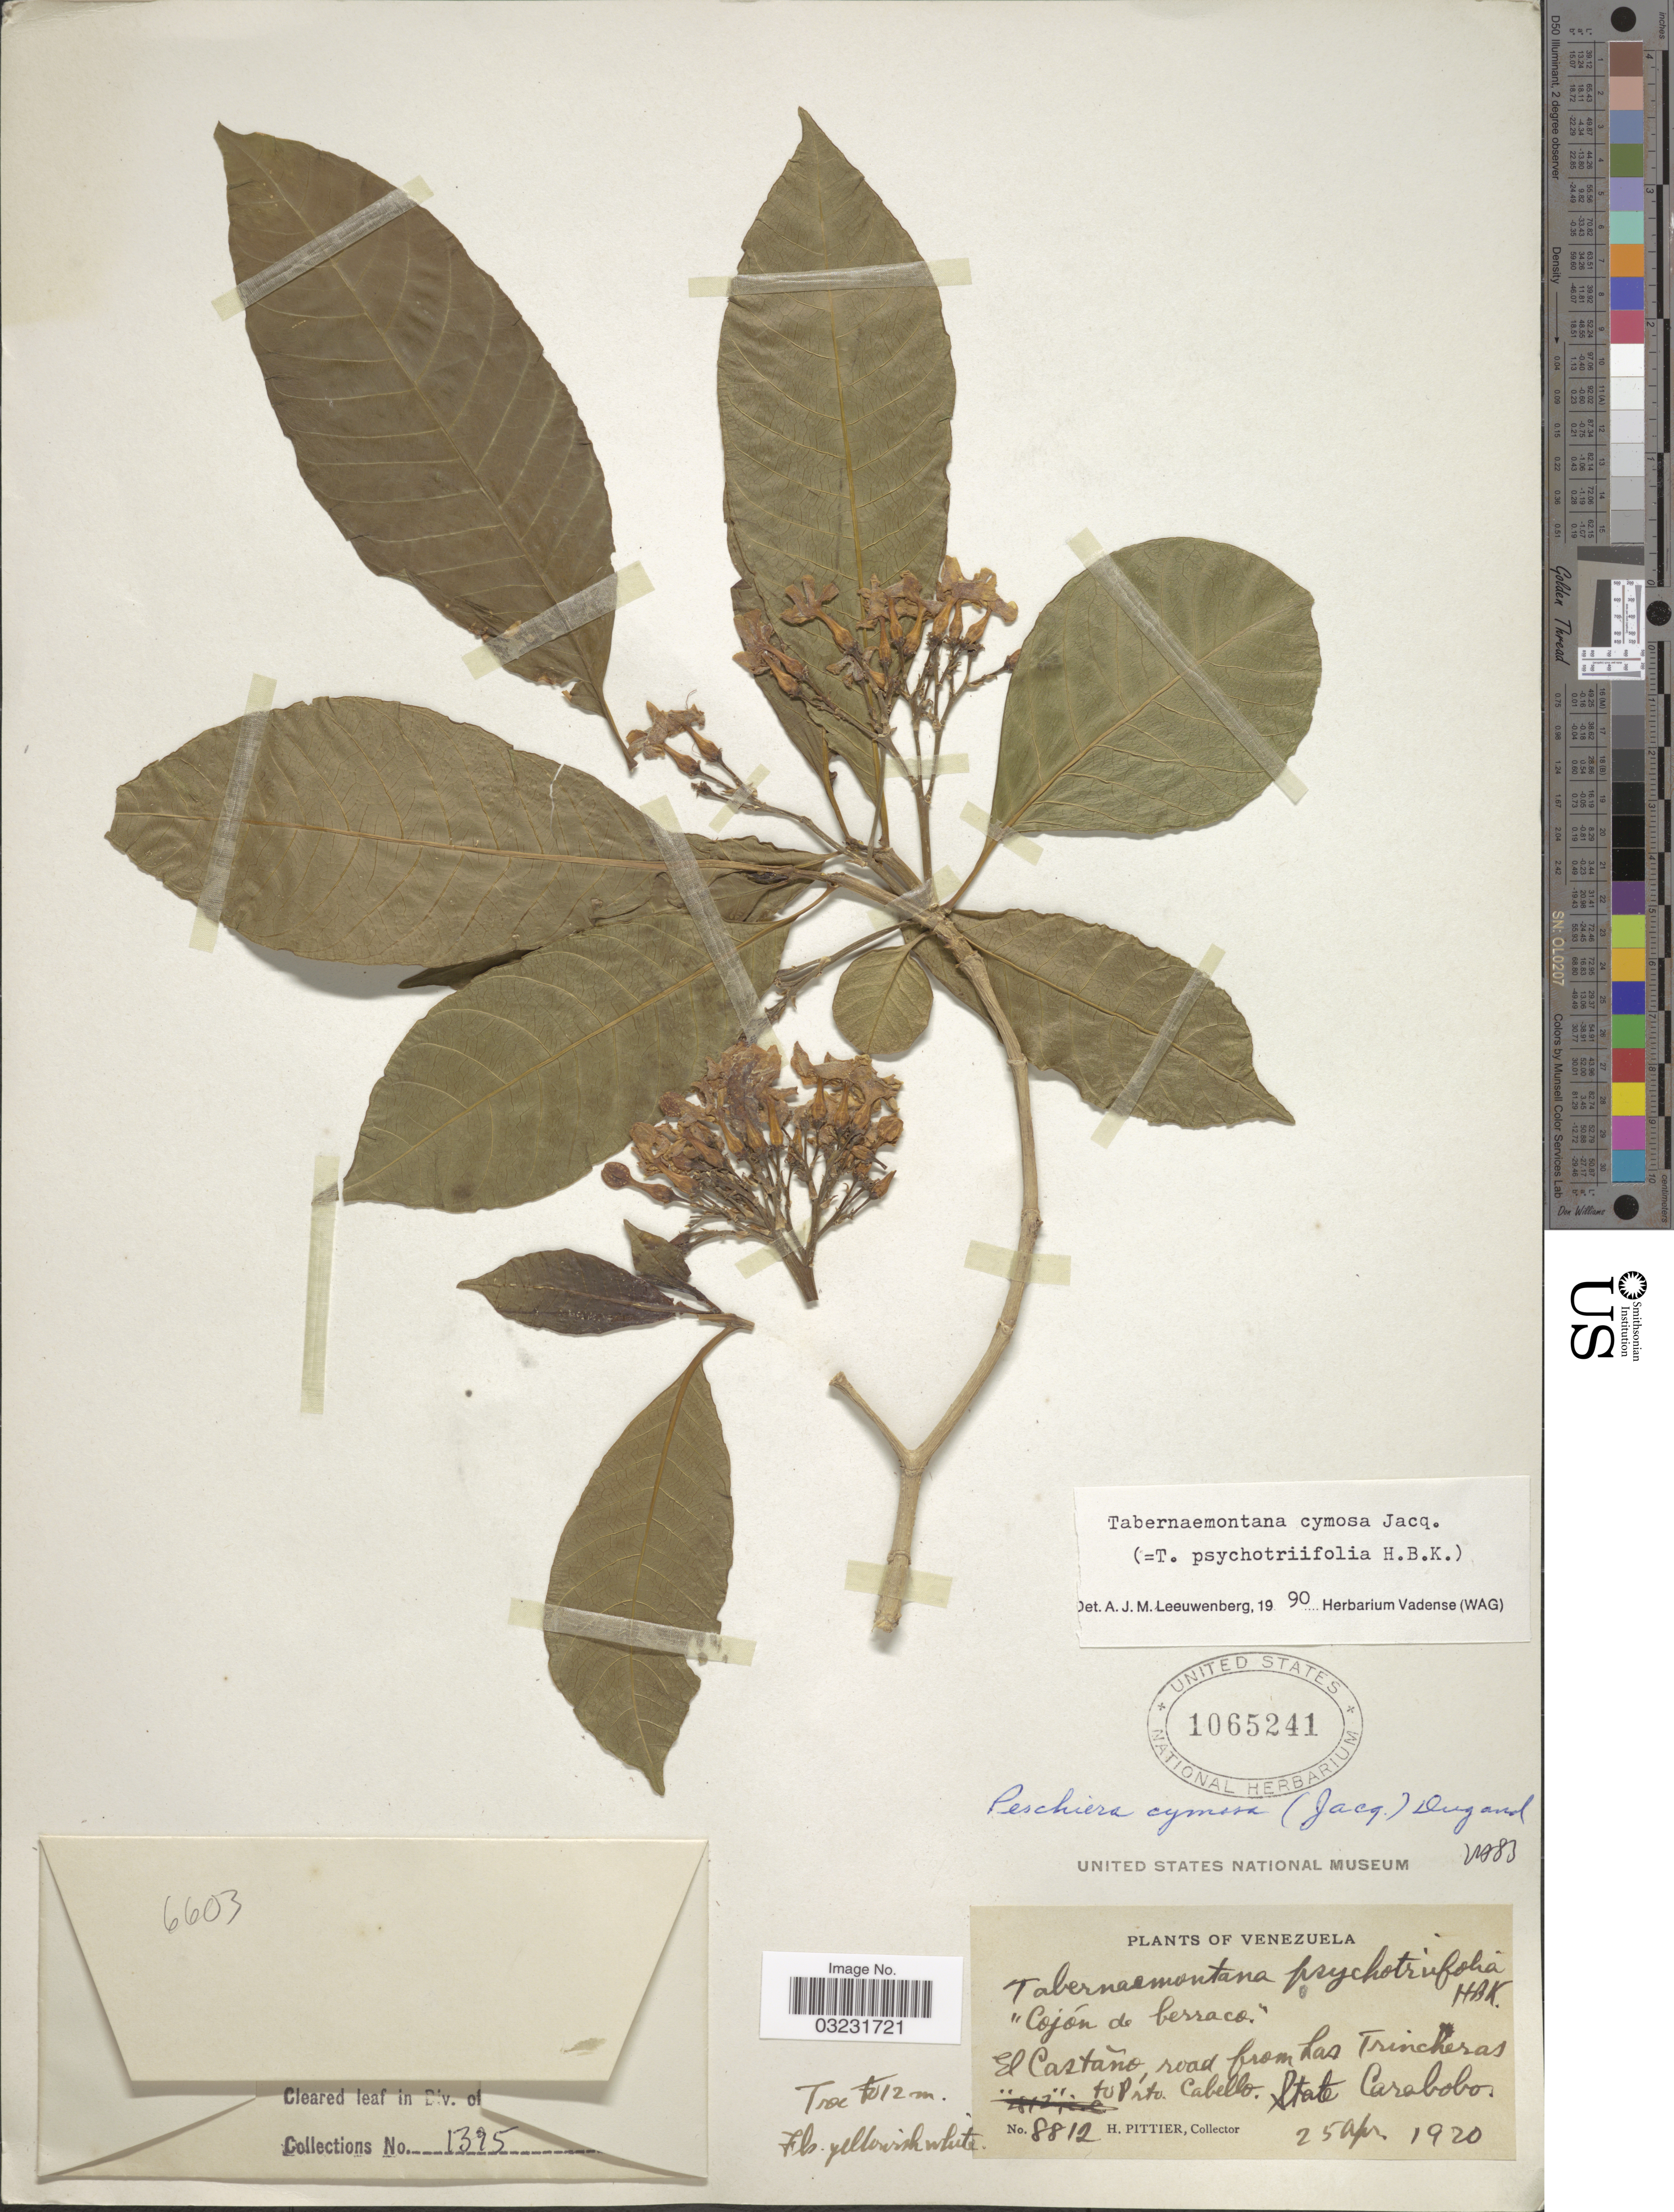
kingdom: Plantae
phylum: Tracheophyta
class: Magnoliopsida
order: Gentianales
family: Apocynaceae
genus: Tabernaemontana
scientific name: Tabernaemontana cymosa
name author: Jacq.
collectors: H. F. Pittier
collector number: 8812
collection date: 1920-04-25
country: Venezuela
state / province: Carabobo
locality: El Castaño, road from Las Trincheras to P'rto. Cabello.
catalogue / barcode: US 1065241